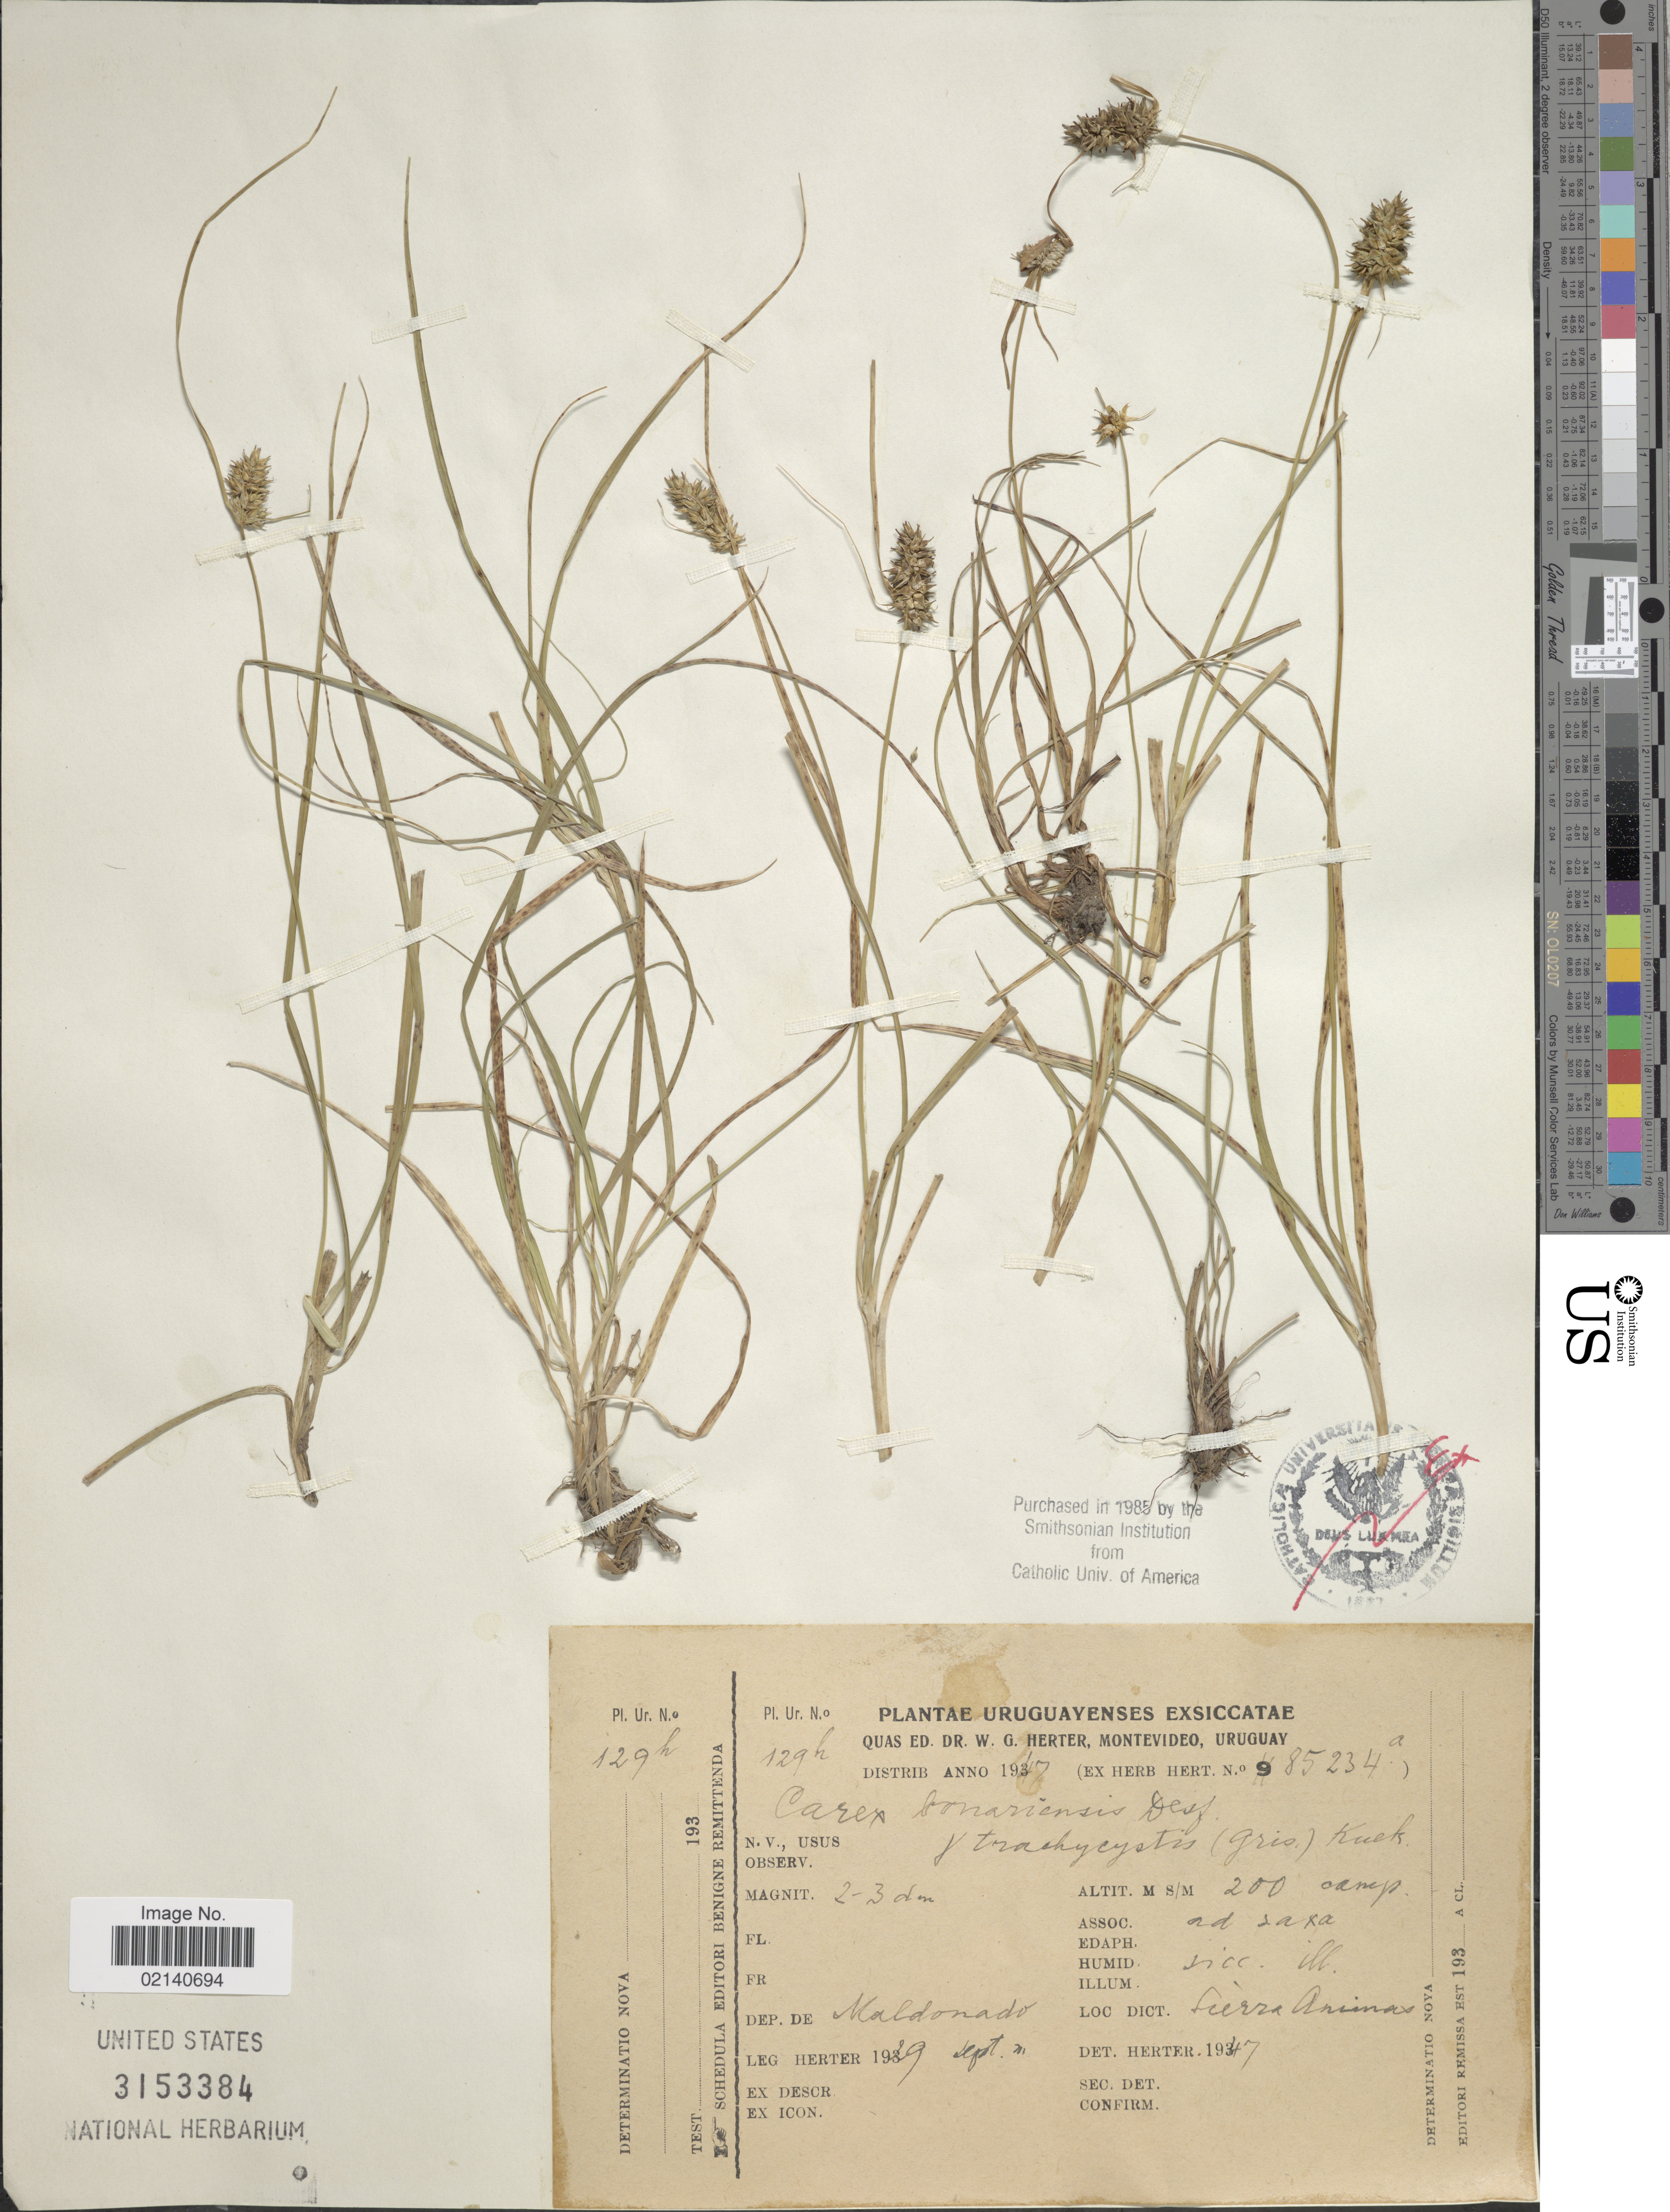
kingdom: Plantae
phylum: Tracheophyta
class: Liliopsida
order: Poales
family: Cyperaceae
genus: Carex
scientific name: Carex bonariensis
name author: Desf. ex Poir.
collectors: W. G. Herter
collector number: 129h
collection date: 1929-09-01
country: Uruguay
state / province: Maldonado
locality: Uruguayenses. Loc. Dict. Sierra Animas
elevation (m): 200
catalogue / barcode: US 3153384